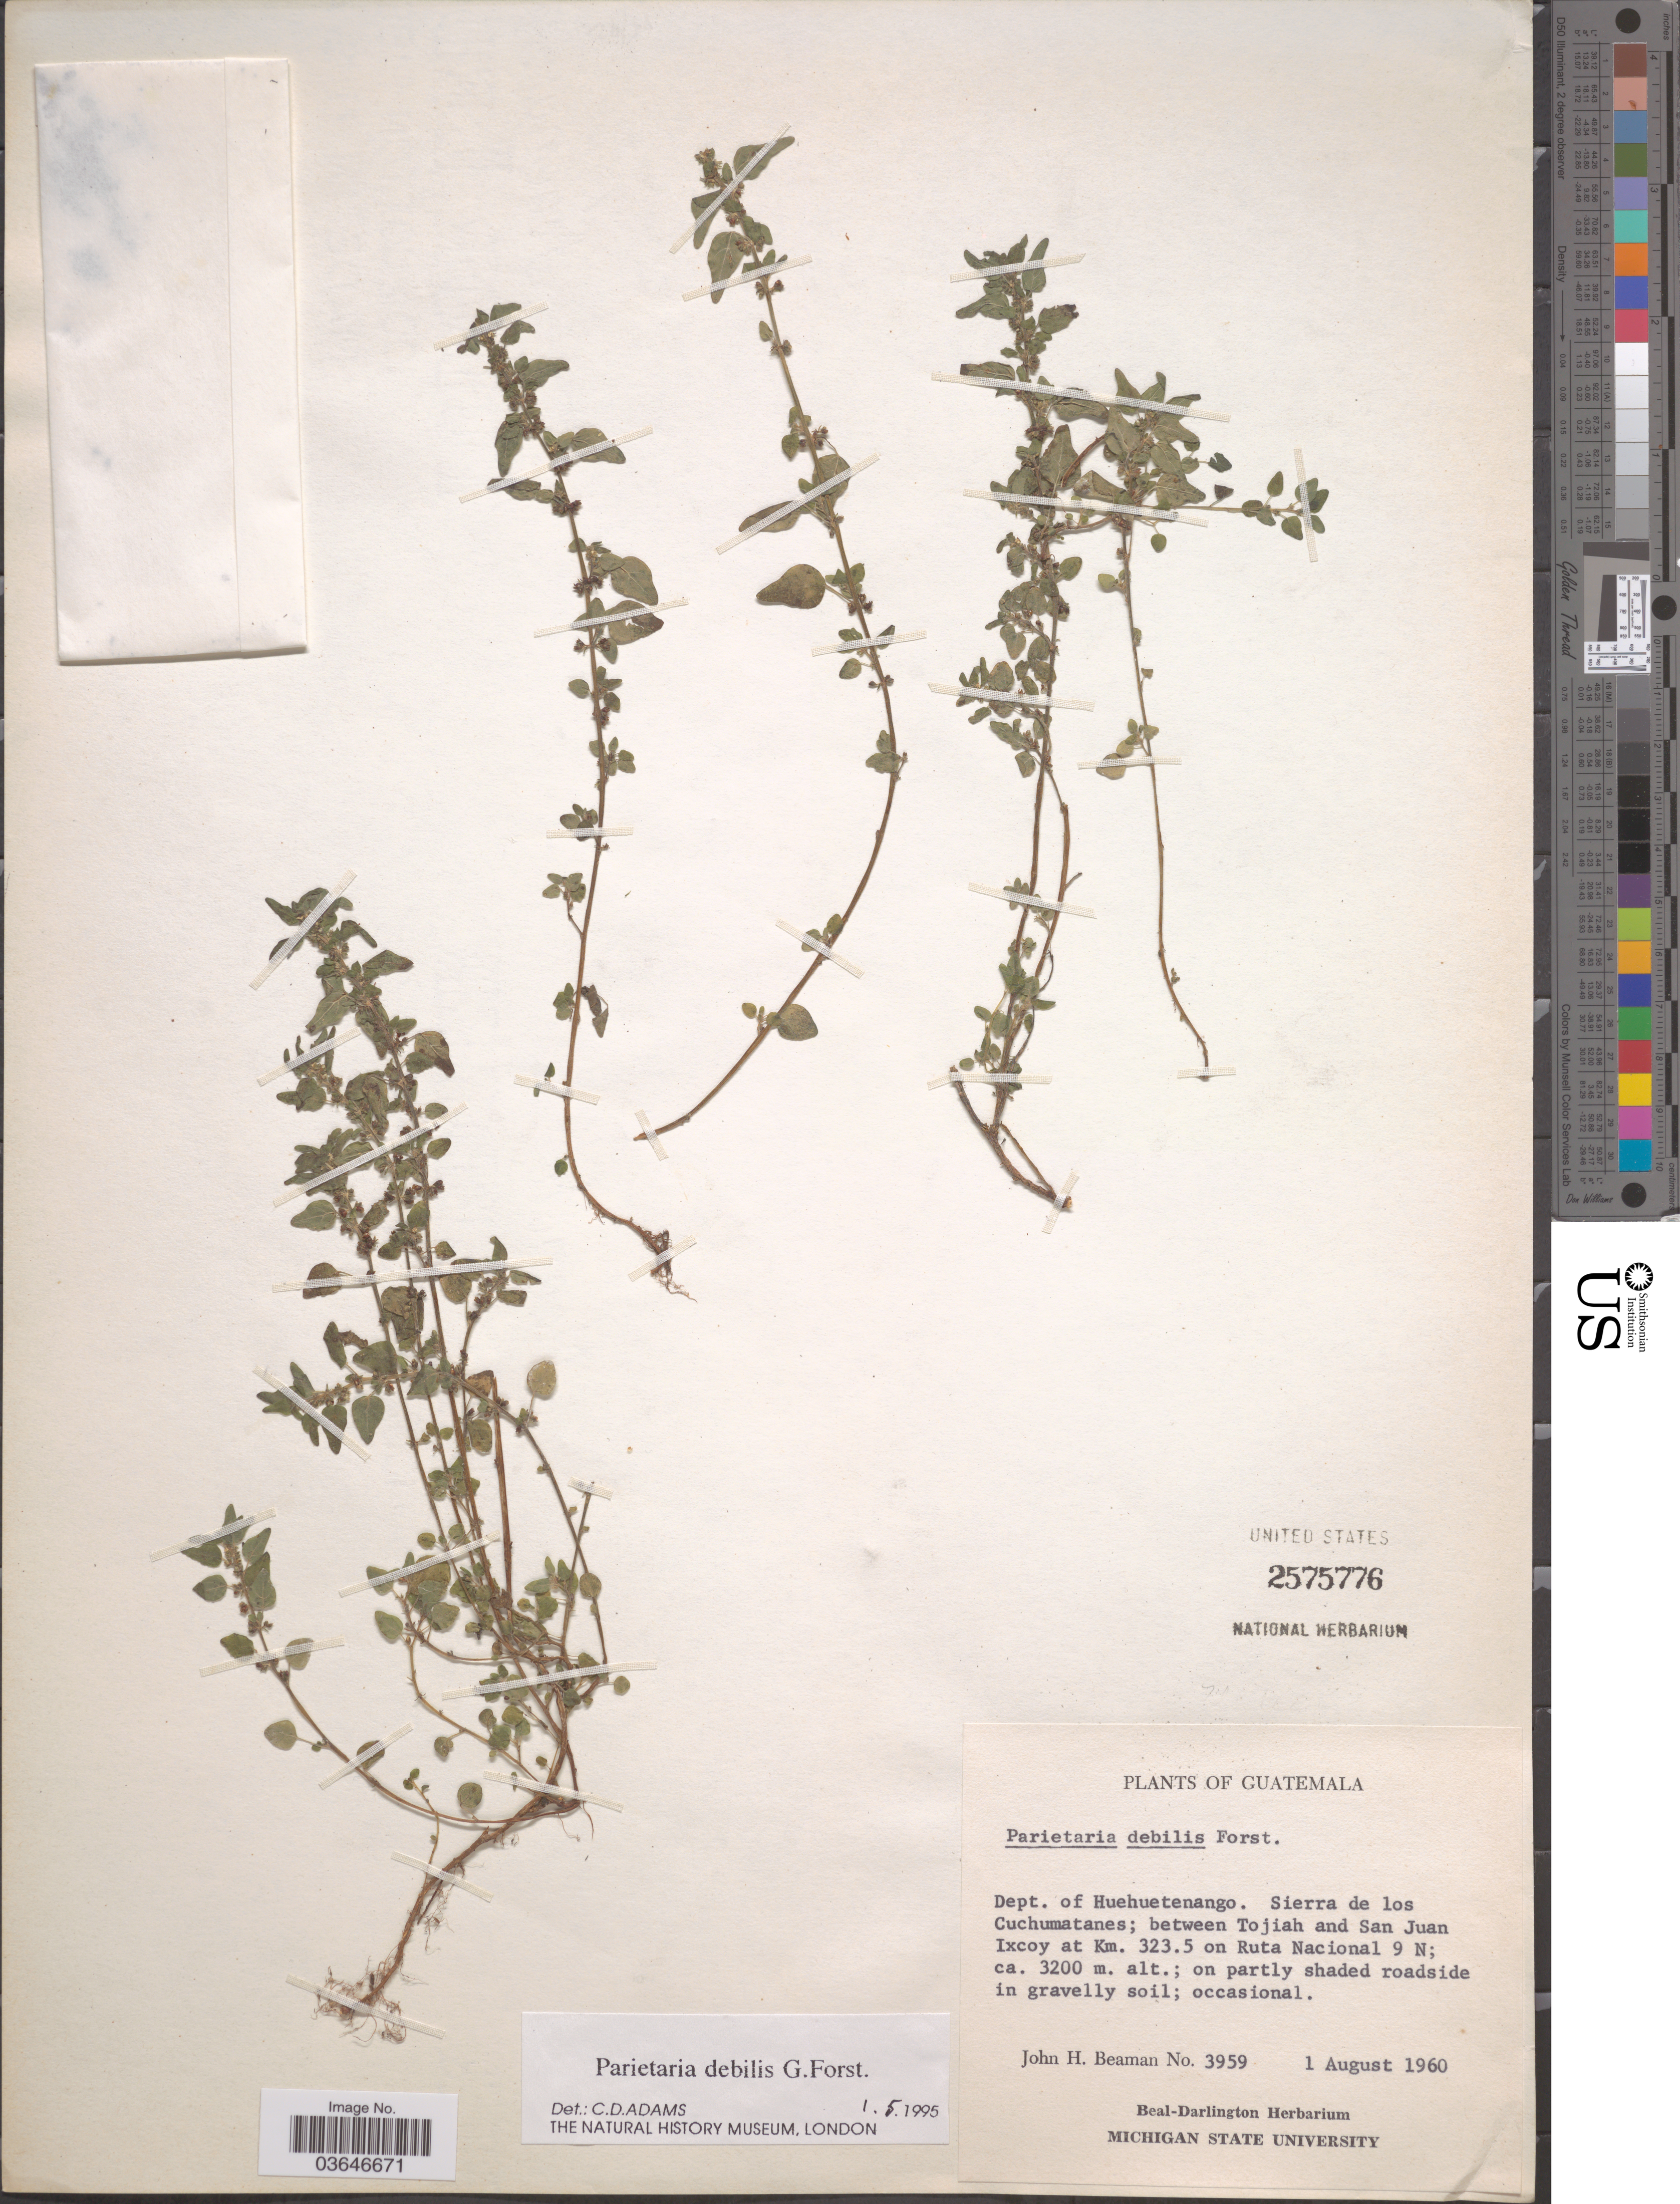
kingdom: Plantae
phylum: Tracheophyta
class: Magnoliopsida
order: Rosales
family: Urticaceae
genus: Parietaria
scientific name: Parietaria debilis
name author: G. Forst.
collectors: J. H. Beaman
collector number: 3959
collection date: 1960-08-01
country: Guatemala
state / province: Huehuetenango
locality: Dept. of Huehuetenango. Sierra de los Cuchumatanes; between Tojiah and San Juan Ixcoy at Km. 323.5 on Ruta Nacional 9 N.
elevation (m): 3200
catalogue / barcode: US 2575776